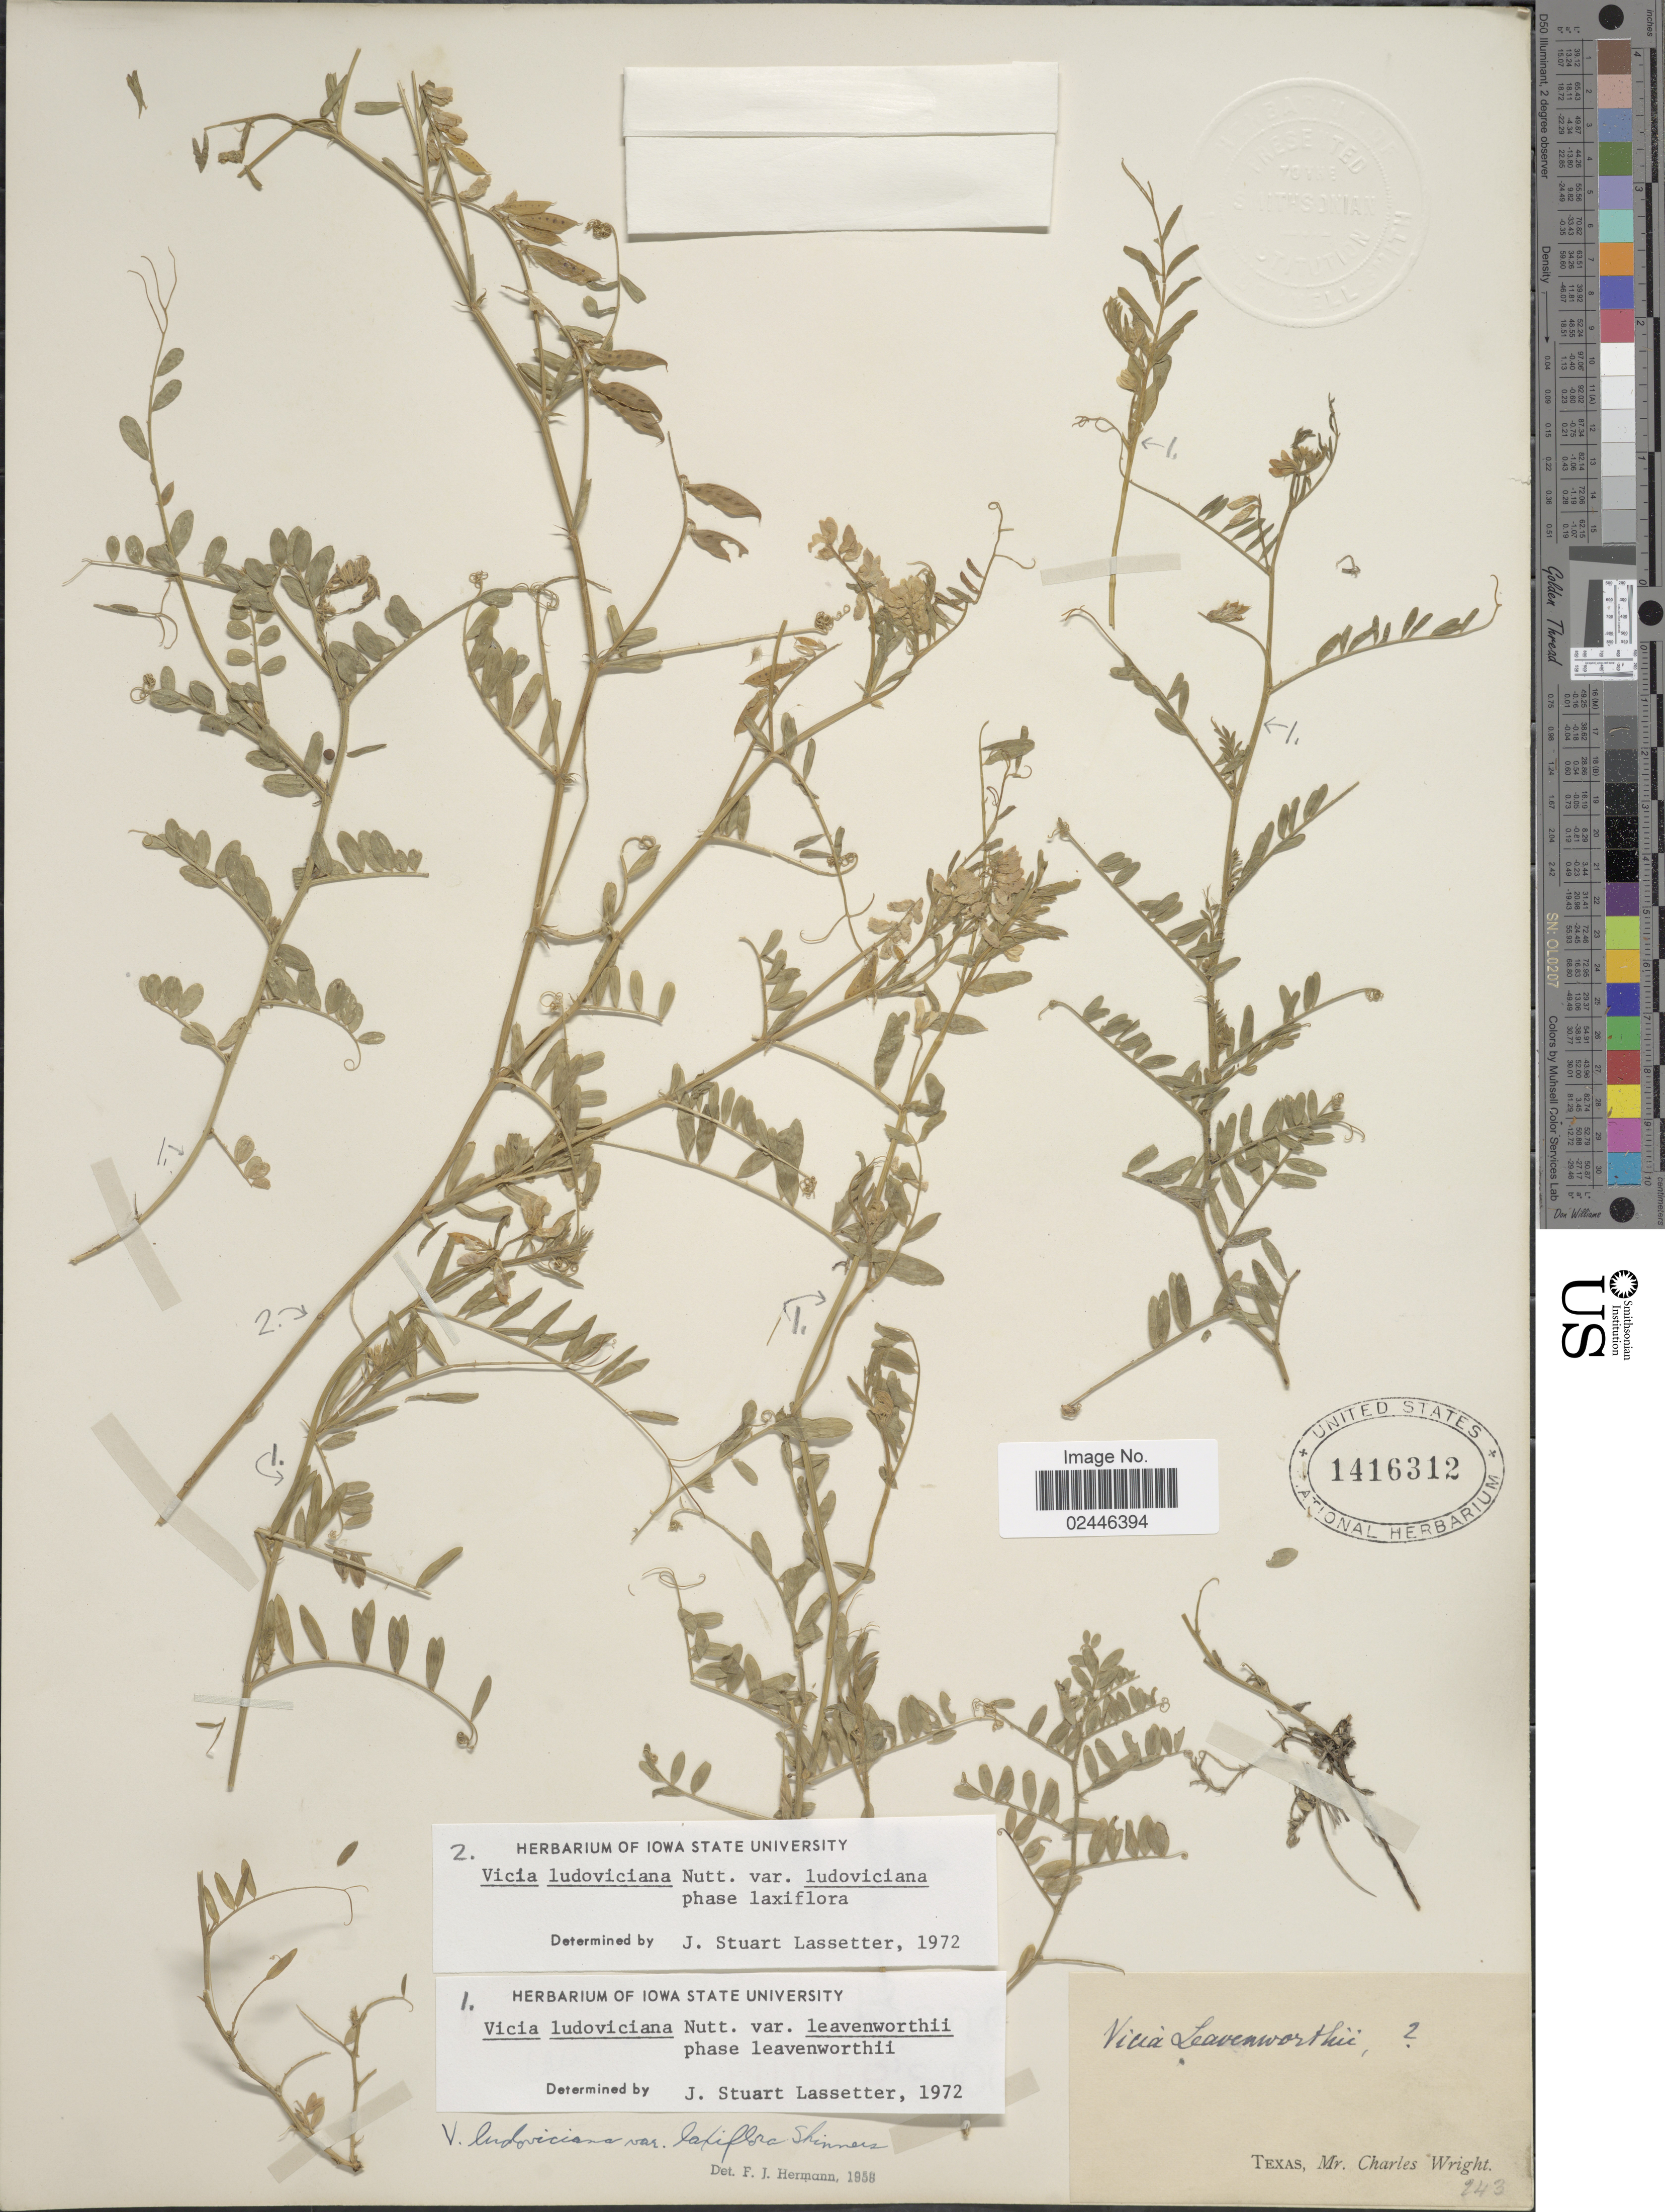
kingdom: Plantae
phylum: Tracheophyta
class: Magnoliopsida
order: Fabales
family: Fabaceae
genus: Vicia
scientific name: Vicia ludoviciana var. ludoviciana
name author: Nutt. ex Torr. & A. Gray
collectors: C. Wright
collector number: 243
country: United States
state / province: Texas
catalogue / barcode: US 1416312